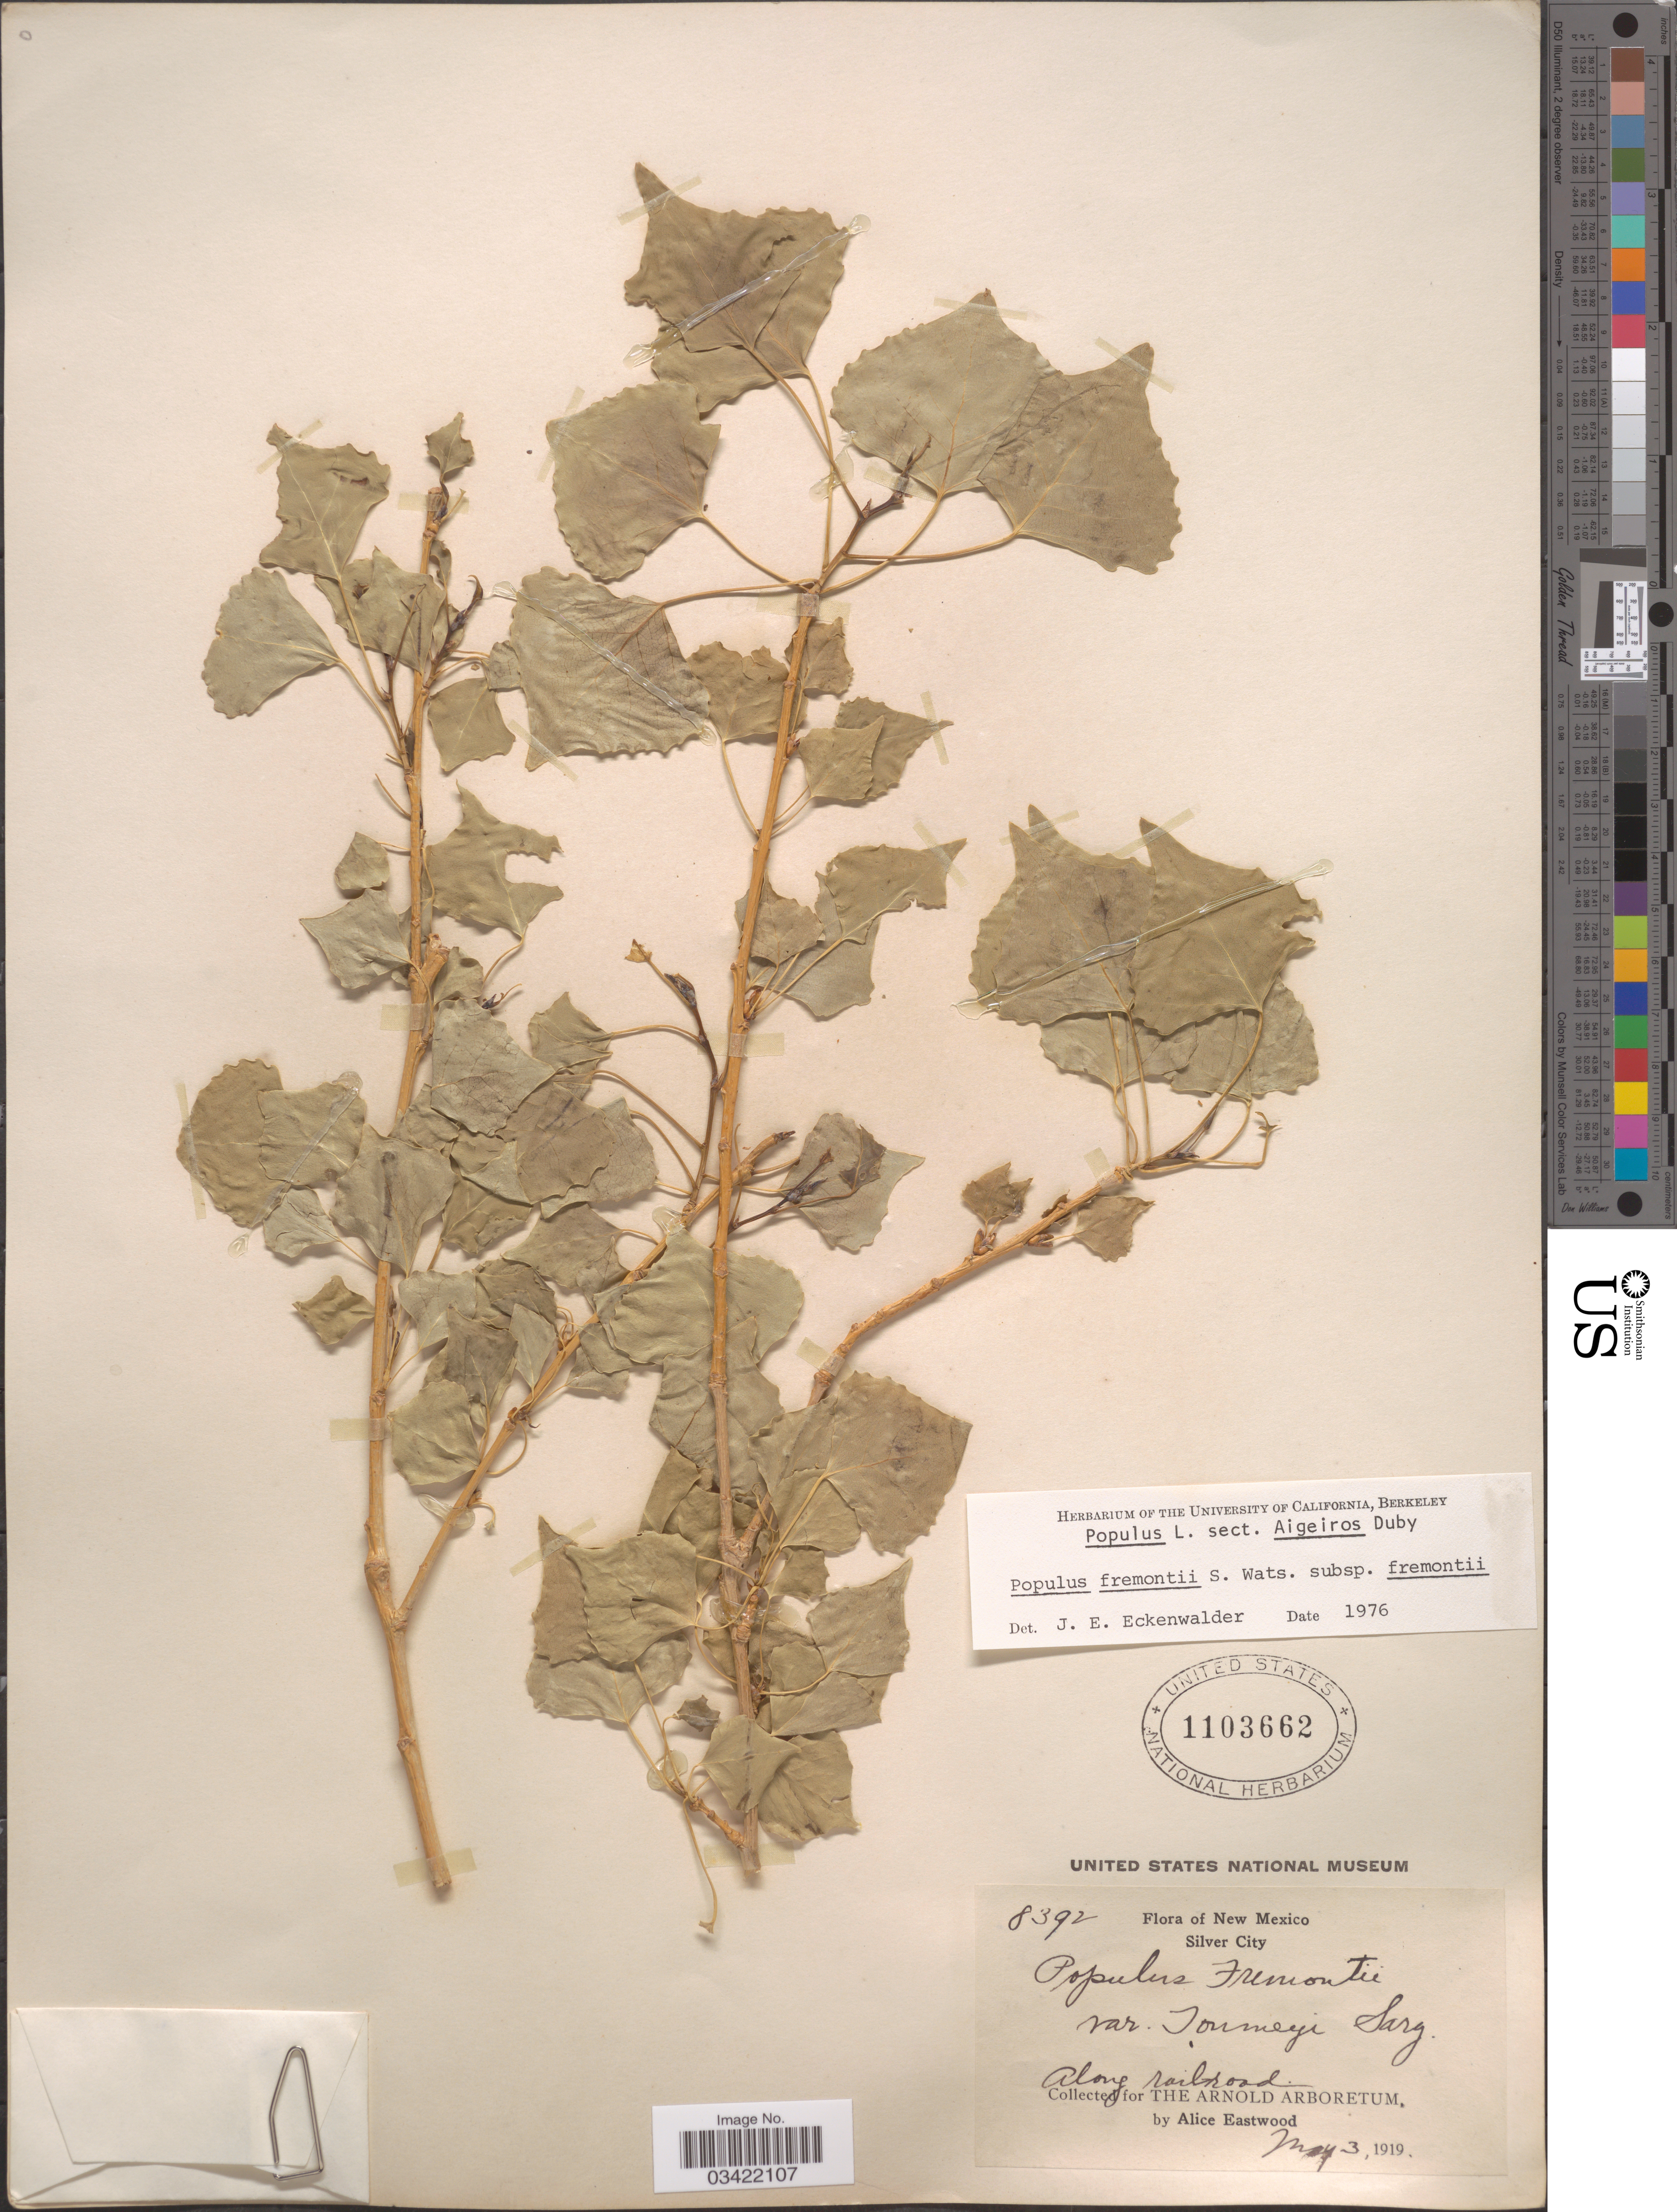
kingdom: Plantae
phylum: Tracheophyta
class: Magnoliopsida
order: Malpighiales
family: Salicaceae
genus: Populus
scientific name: Populus fremontii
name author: S. Watson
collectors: A. Eastwood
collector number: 8392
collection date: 1919-05-03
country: United States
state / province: New Mexico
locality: Silver City. Along railroad.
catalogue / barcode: US 1103662